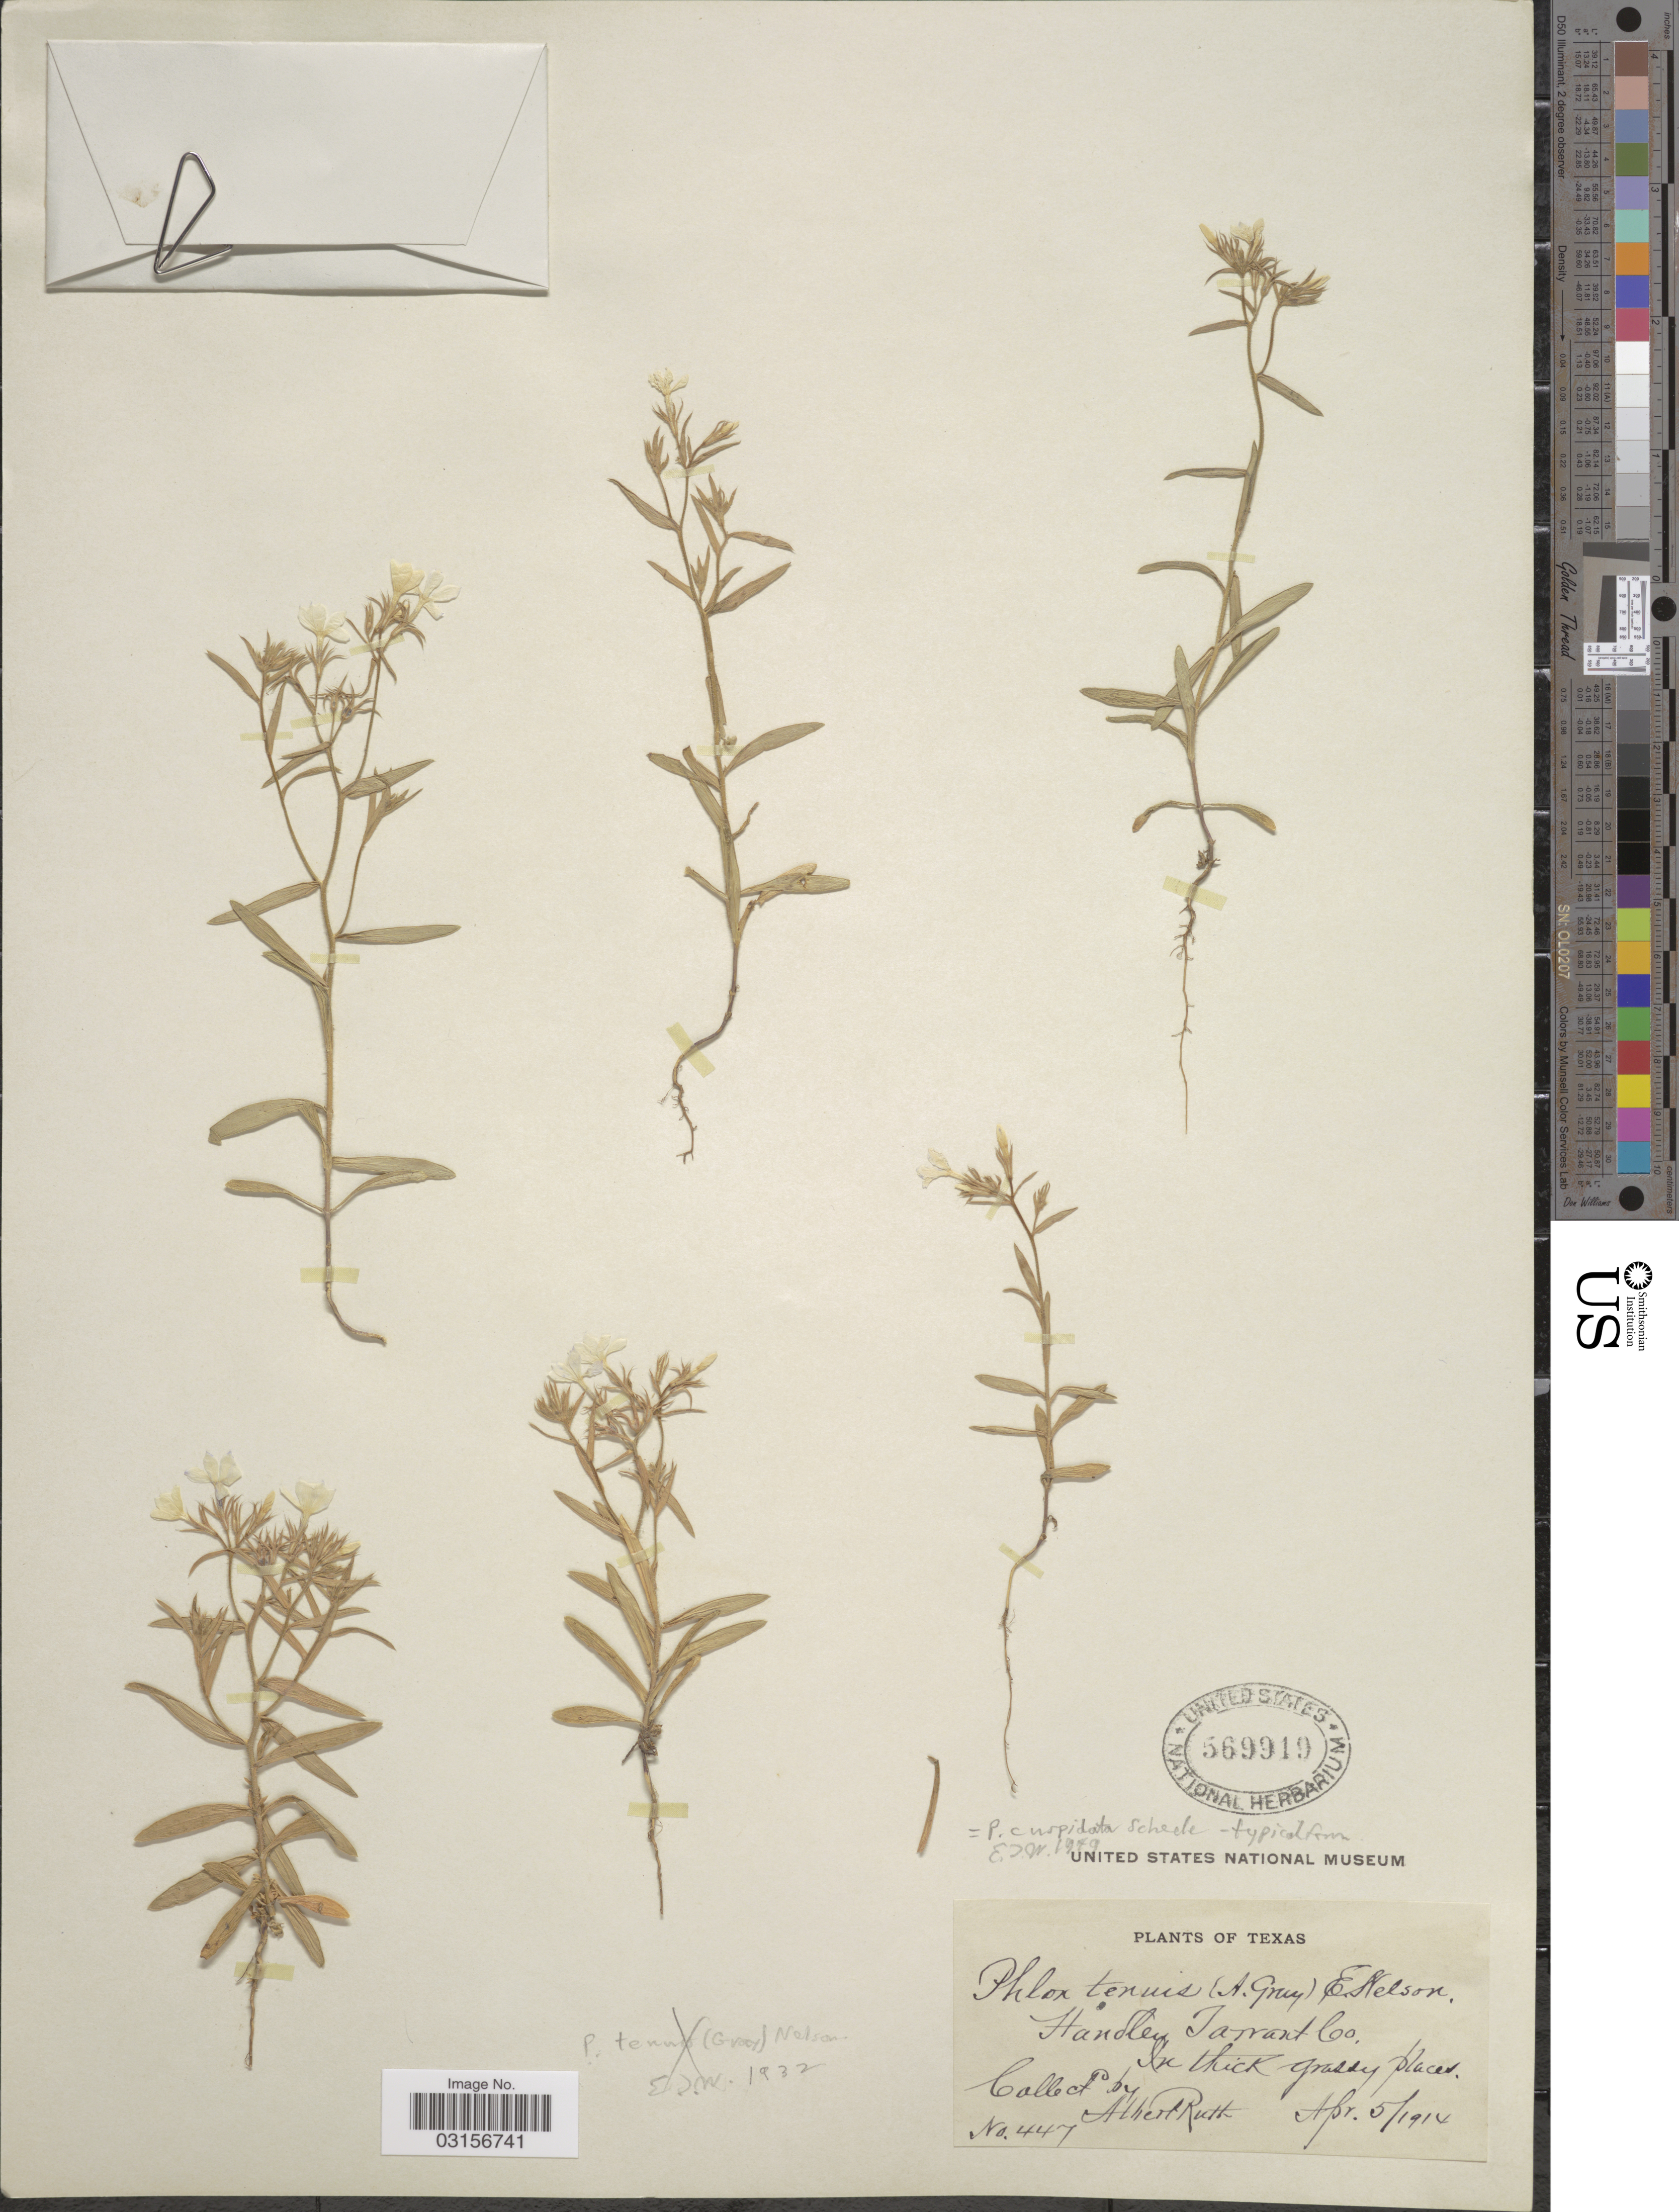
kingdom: Plantae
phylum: Tracheophyta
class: Magnoliopsida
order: Ericales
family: Polemoniaceae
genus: Phlox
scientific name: Phlox cuspidata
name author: Scheele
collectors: A. Ruth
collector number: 447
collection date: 1914-04-05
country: United States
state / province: Texas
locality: Standley Tarrant Co., In thick grassy places.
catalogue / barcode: US 569919